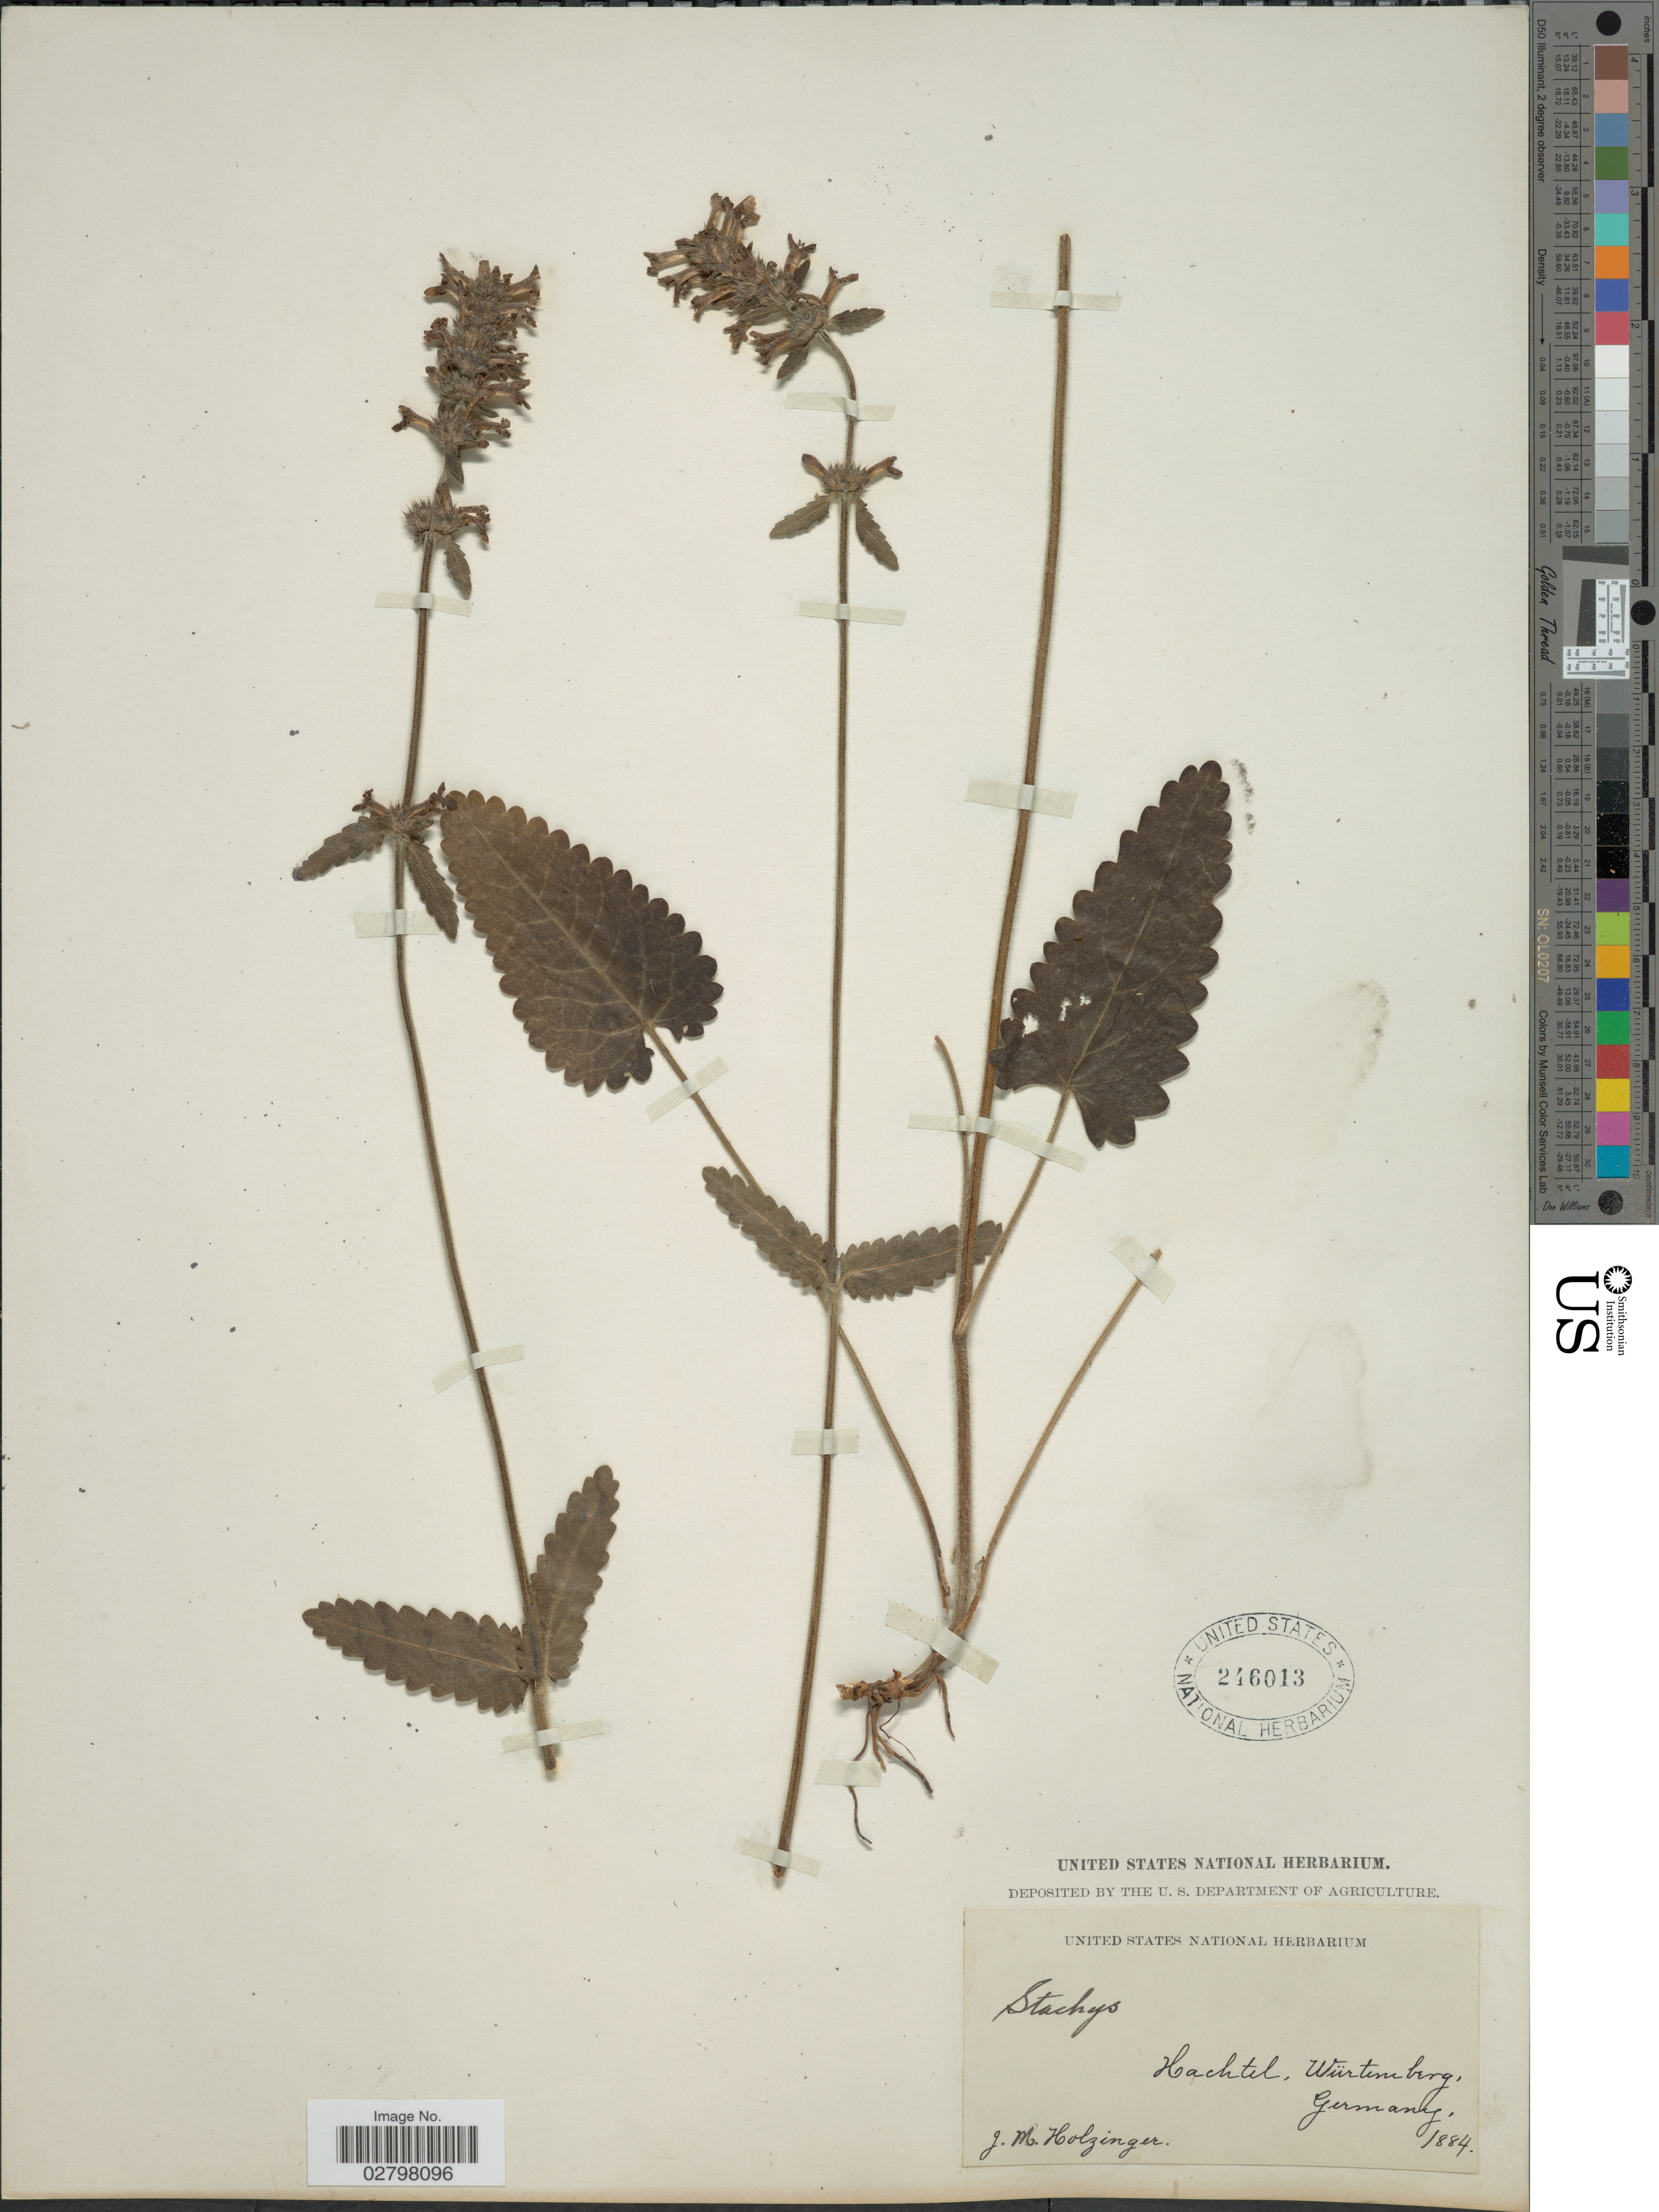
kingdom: Plantae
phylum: Tracheophyta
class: Magnoliopsida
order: Lamiales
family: Lamiaceae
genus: Stachys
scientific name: Stachys sp.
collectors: J. M. Holzinger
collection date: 1884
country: Germany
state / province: Baden-Württemberg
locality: Hachtel, Würtemberg.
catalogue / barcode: US 246013